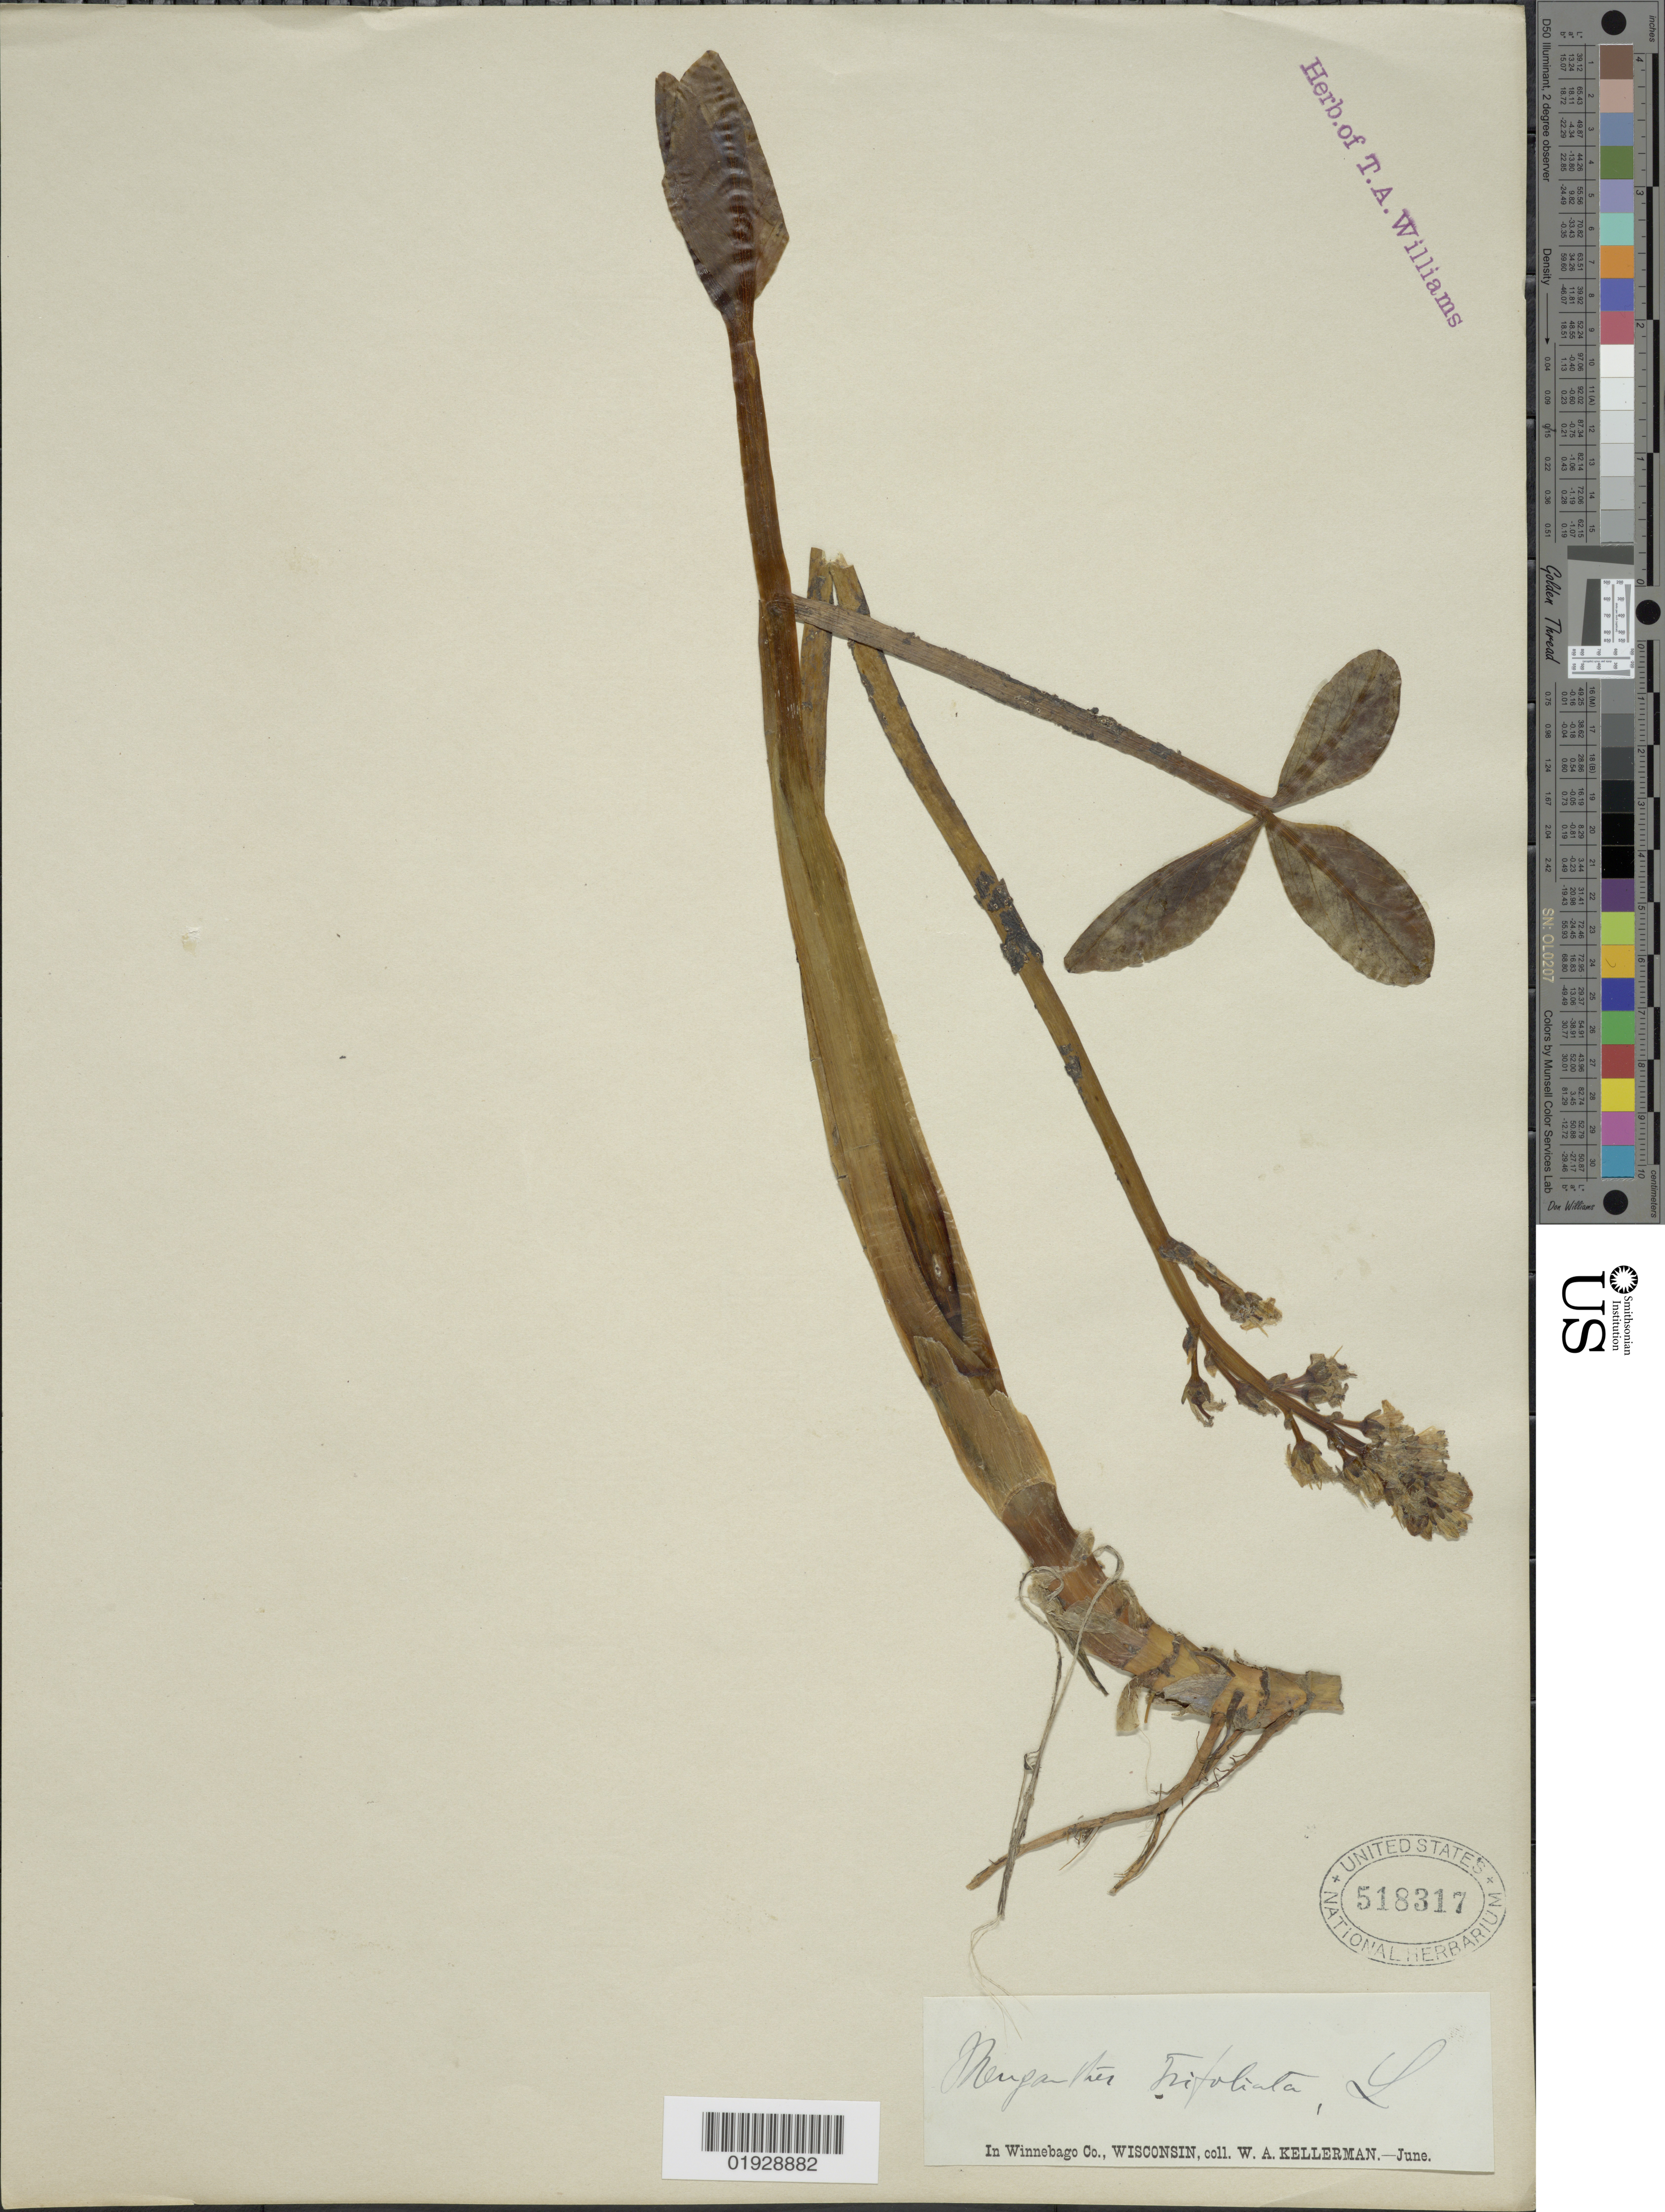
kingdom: Plantae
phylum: Tracheophyta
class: Magnoliopsida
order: Asterales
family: Menyanthaceae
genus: Menyanthes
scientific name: Menyanthes trifoliata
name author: L.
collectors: W. Kellerman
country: United States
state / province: Wisconsin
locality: In Winnebago Co.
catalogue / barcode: US 518317